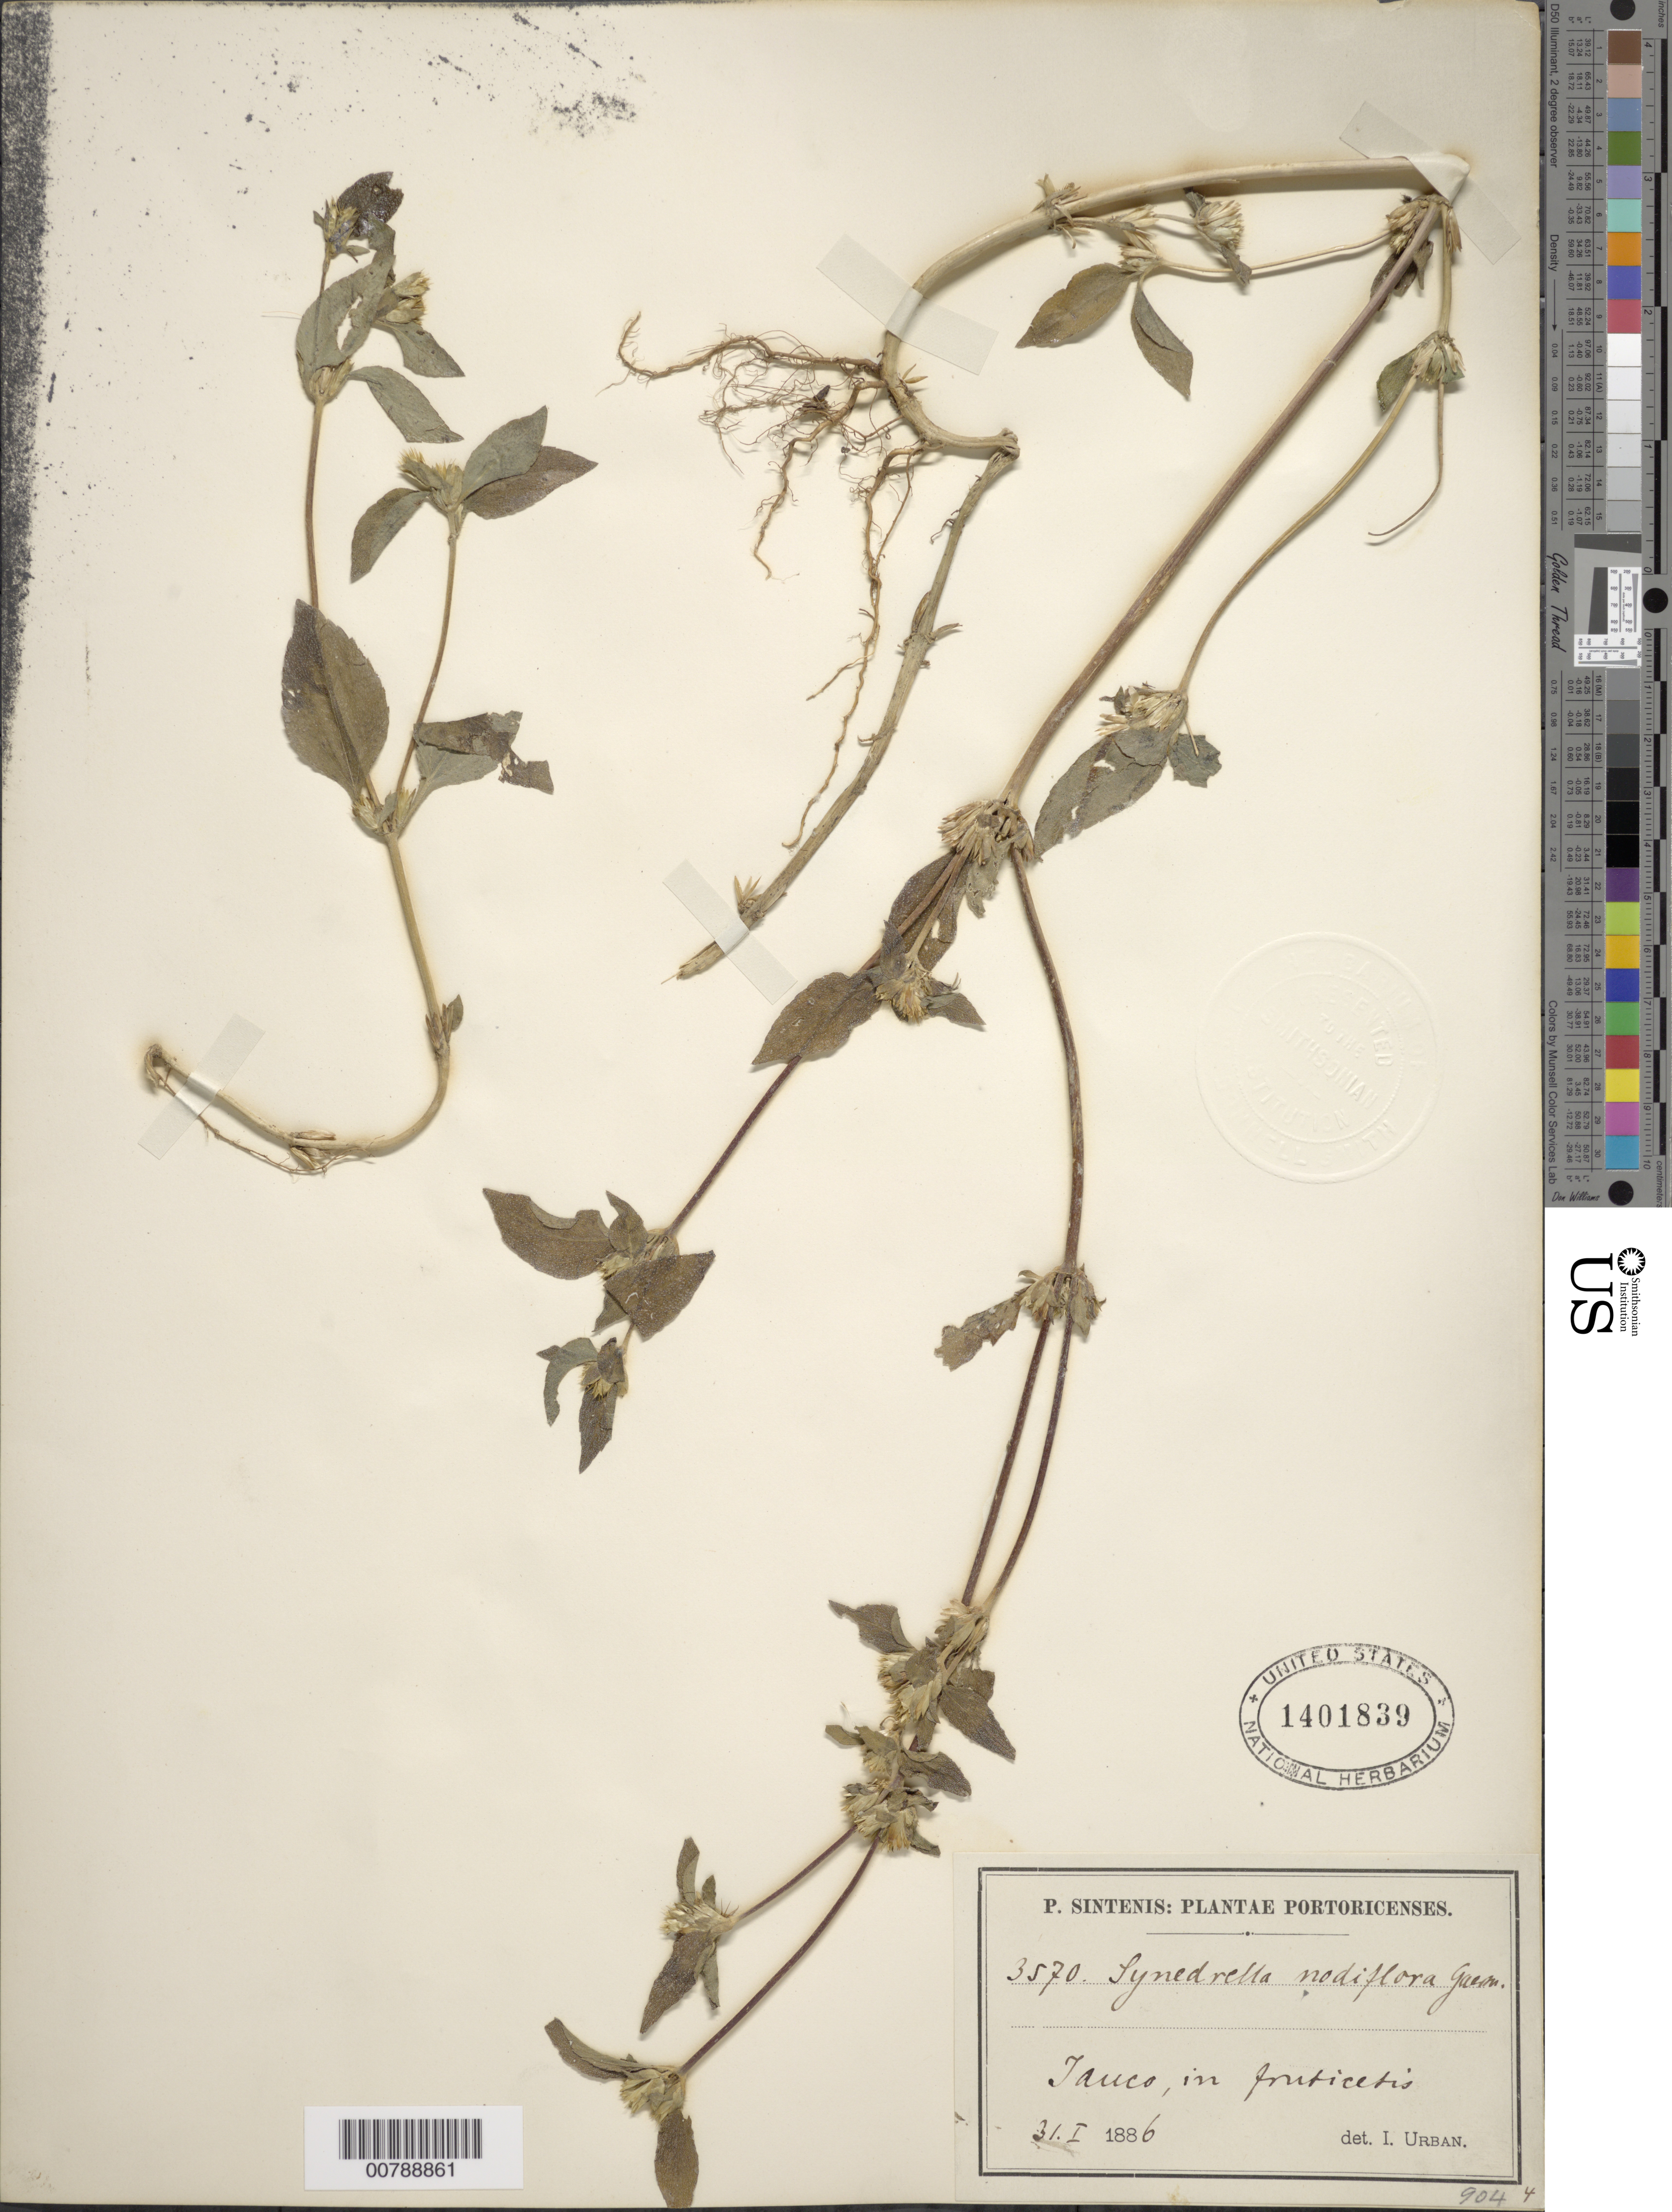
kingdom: Plantae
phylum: Tracheophyta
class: Magnoliopsida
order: Asterales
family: Asteraceae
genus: Synedrella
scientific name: Synedrella nodiflora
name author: (L.) Gaertn.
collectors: P. Sintenis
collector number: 3570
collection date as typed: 31 Jan 1886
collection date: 1886-01-31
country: Puerto Rico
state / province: Yauco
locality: Yauco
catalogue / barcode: US 1401839